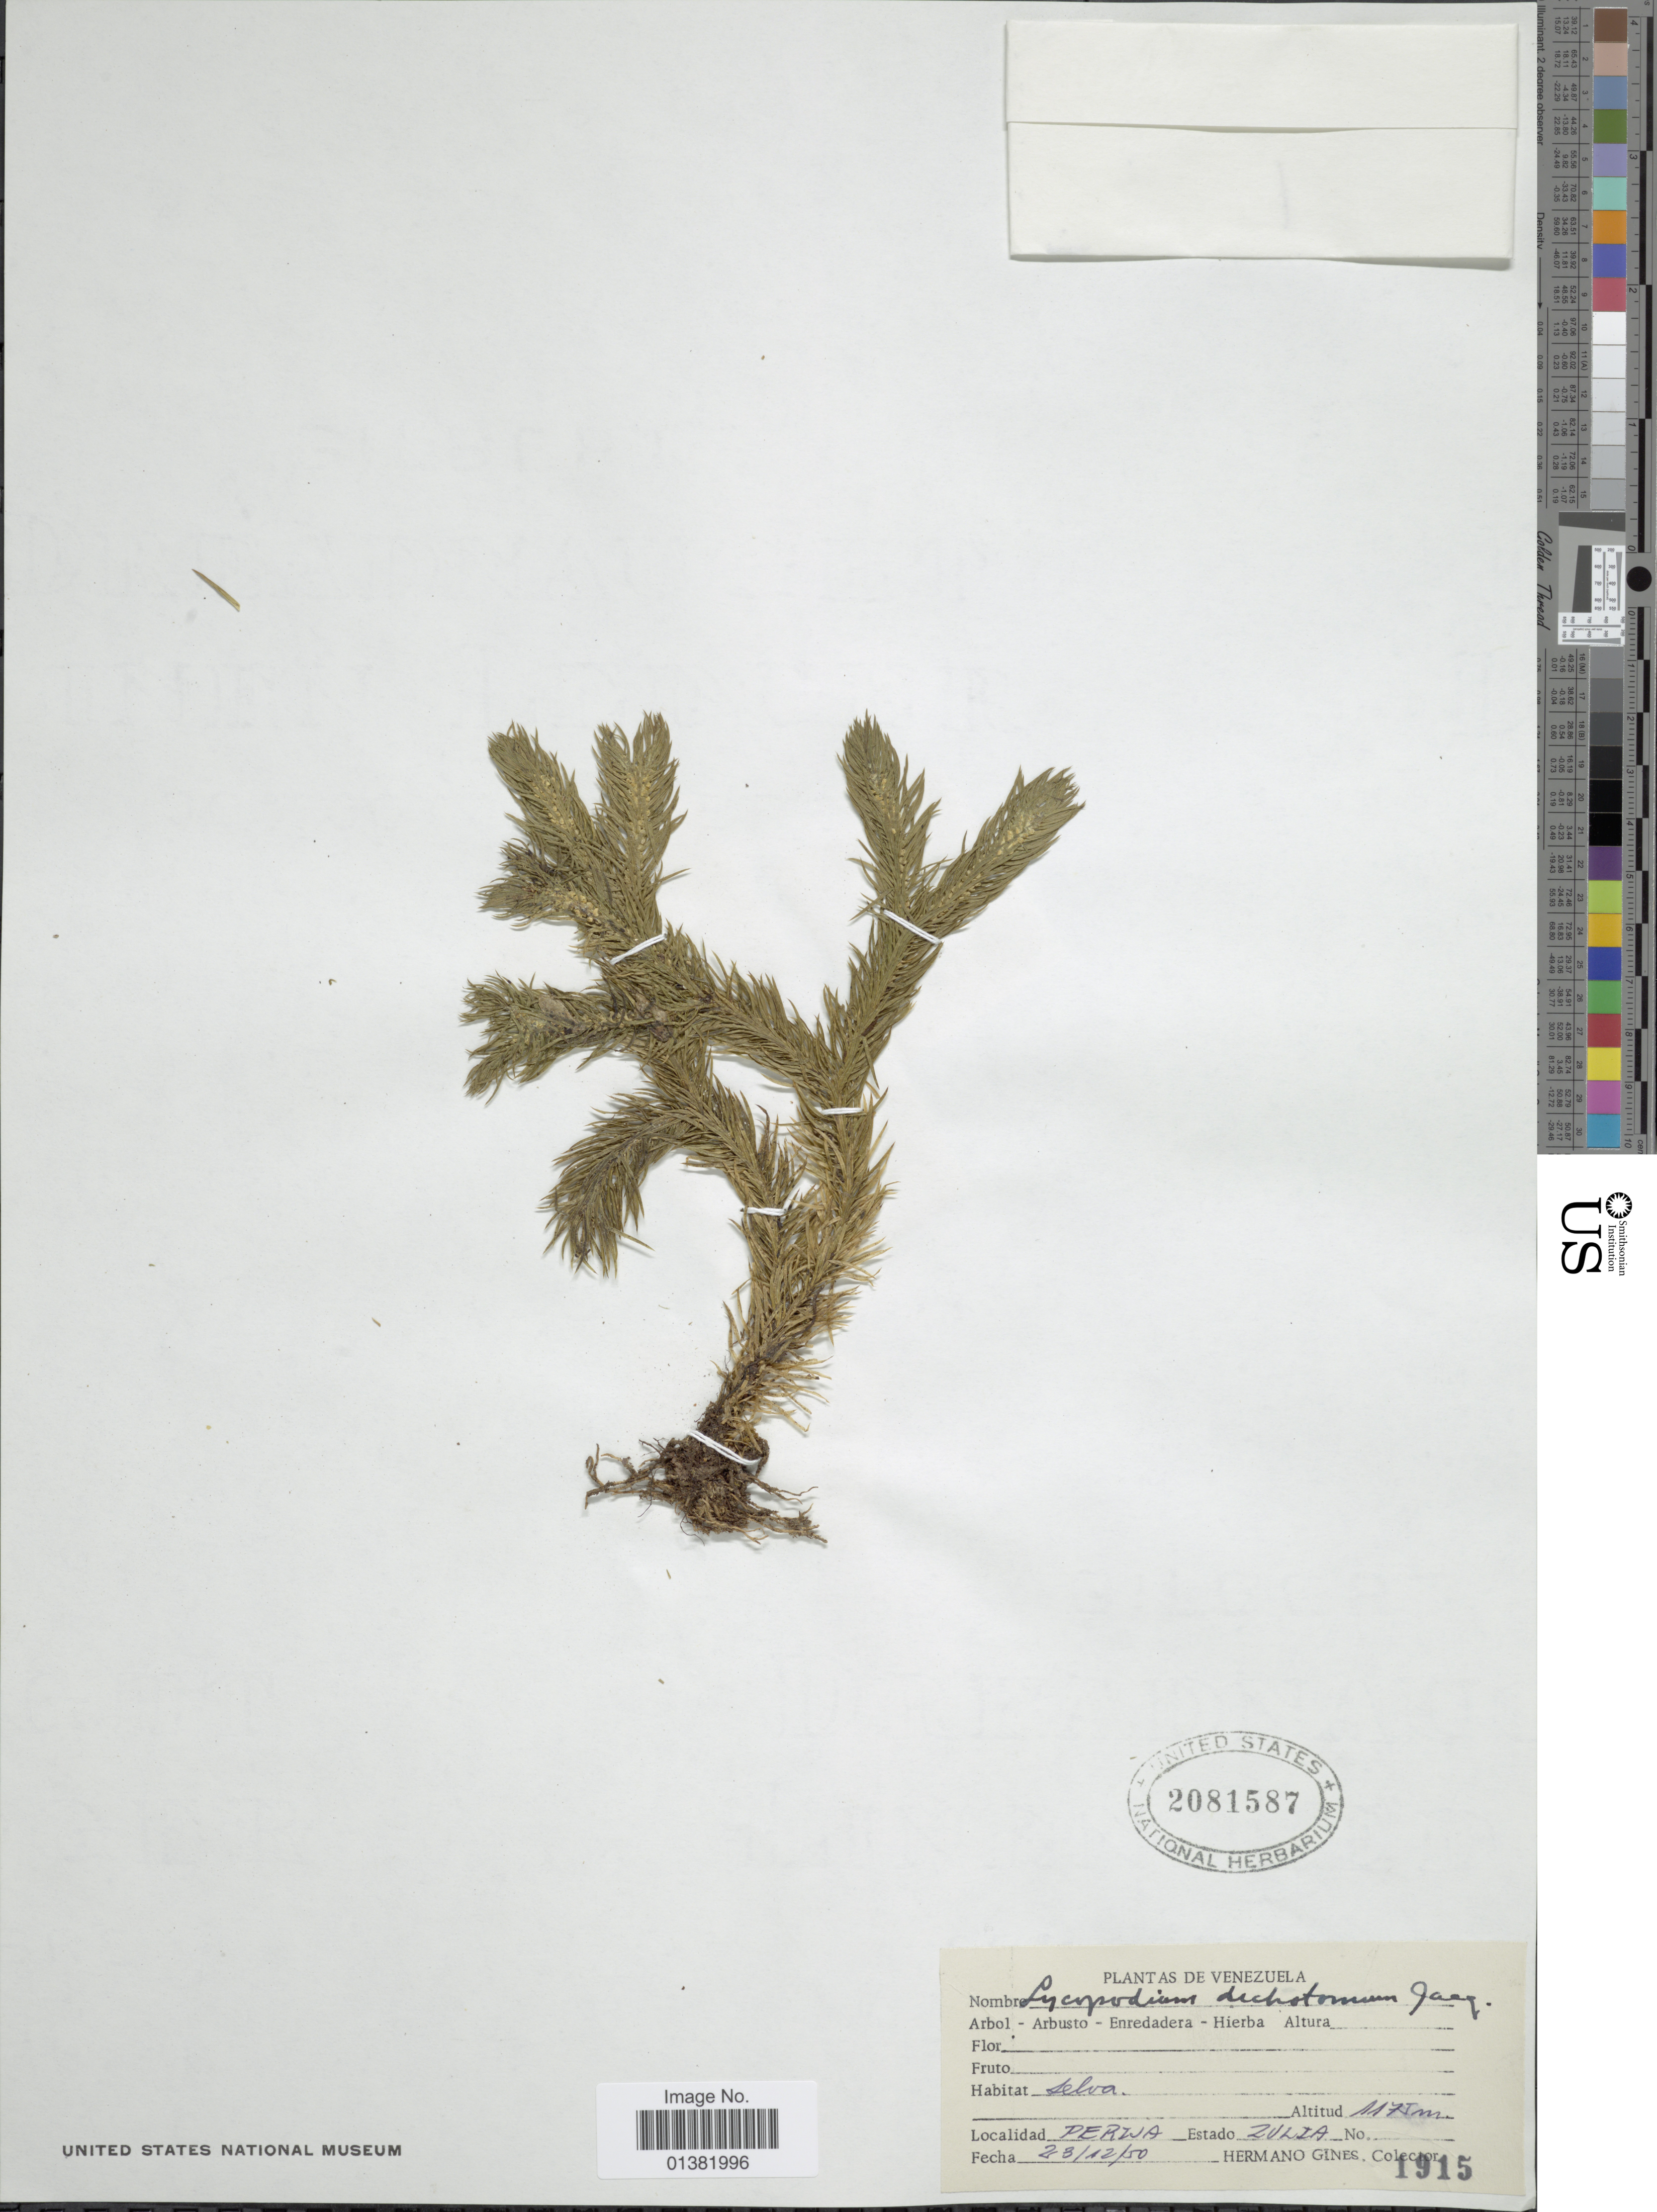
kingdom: Plantae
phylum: Tracheophyta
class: Lycopodiopsida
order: Lycopodiales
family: Lycopodiaceae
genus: Phlegmariurus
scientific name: Phlegmariurus dichotomus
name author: (Jacq.) W.H. Wagner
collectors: Bro. Gines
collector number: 1915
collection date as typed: Transcribed d/m/y: 23/12/50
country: Venezuela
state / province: Zulia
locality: Perija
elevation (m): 1175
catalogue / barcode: US 2081587